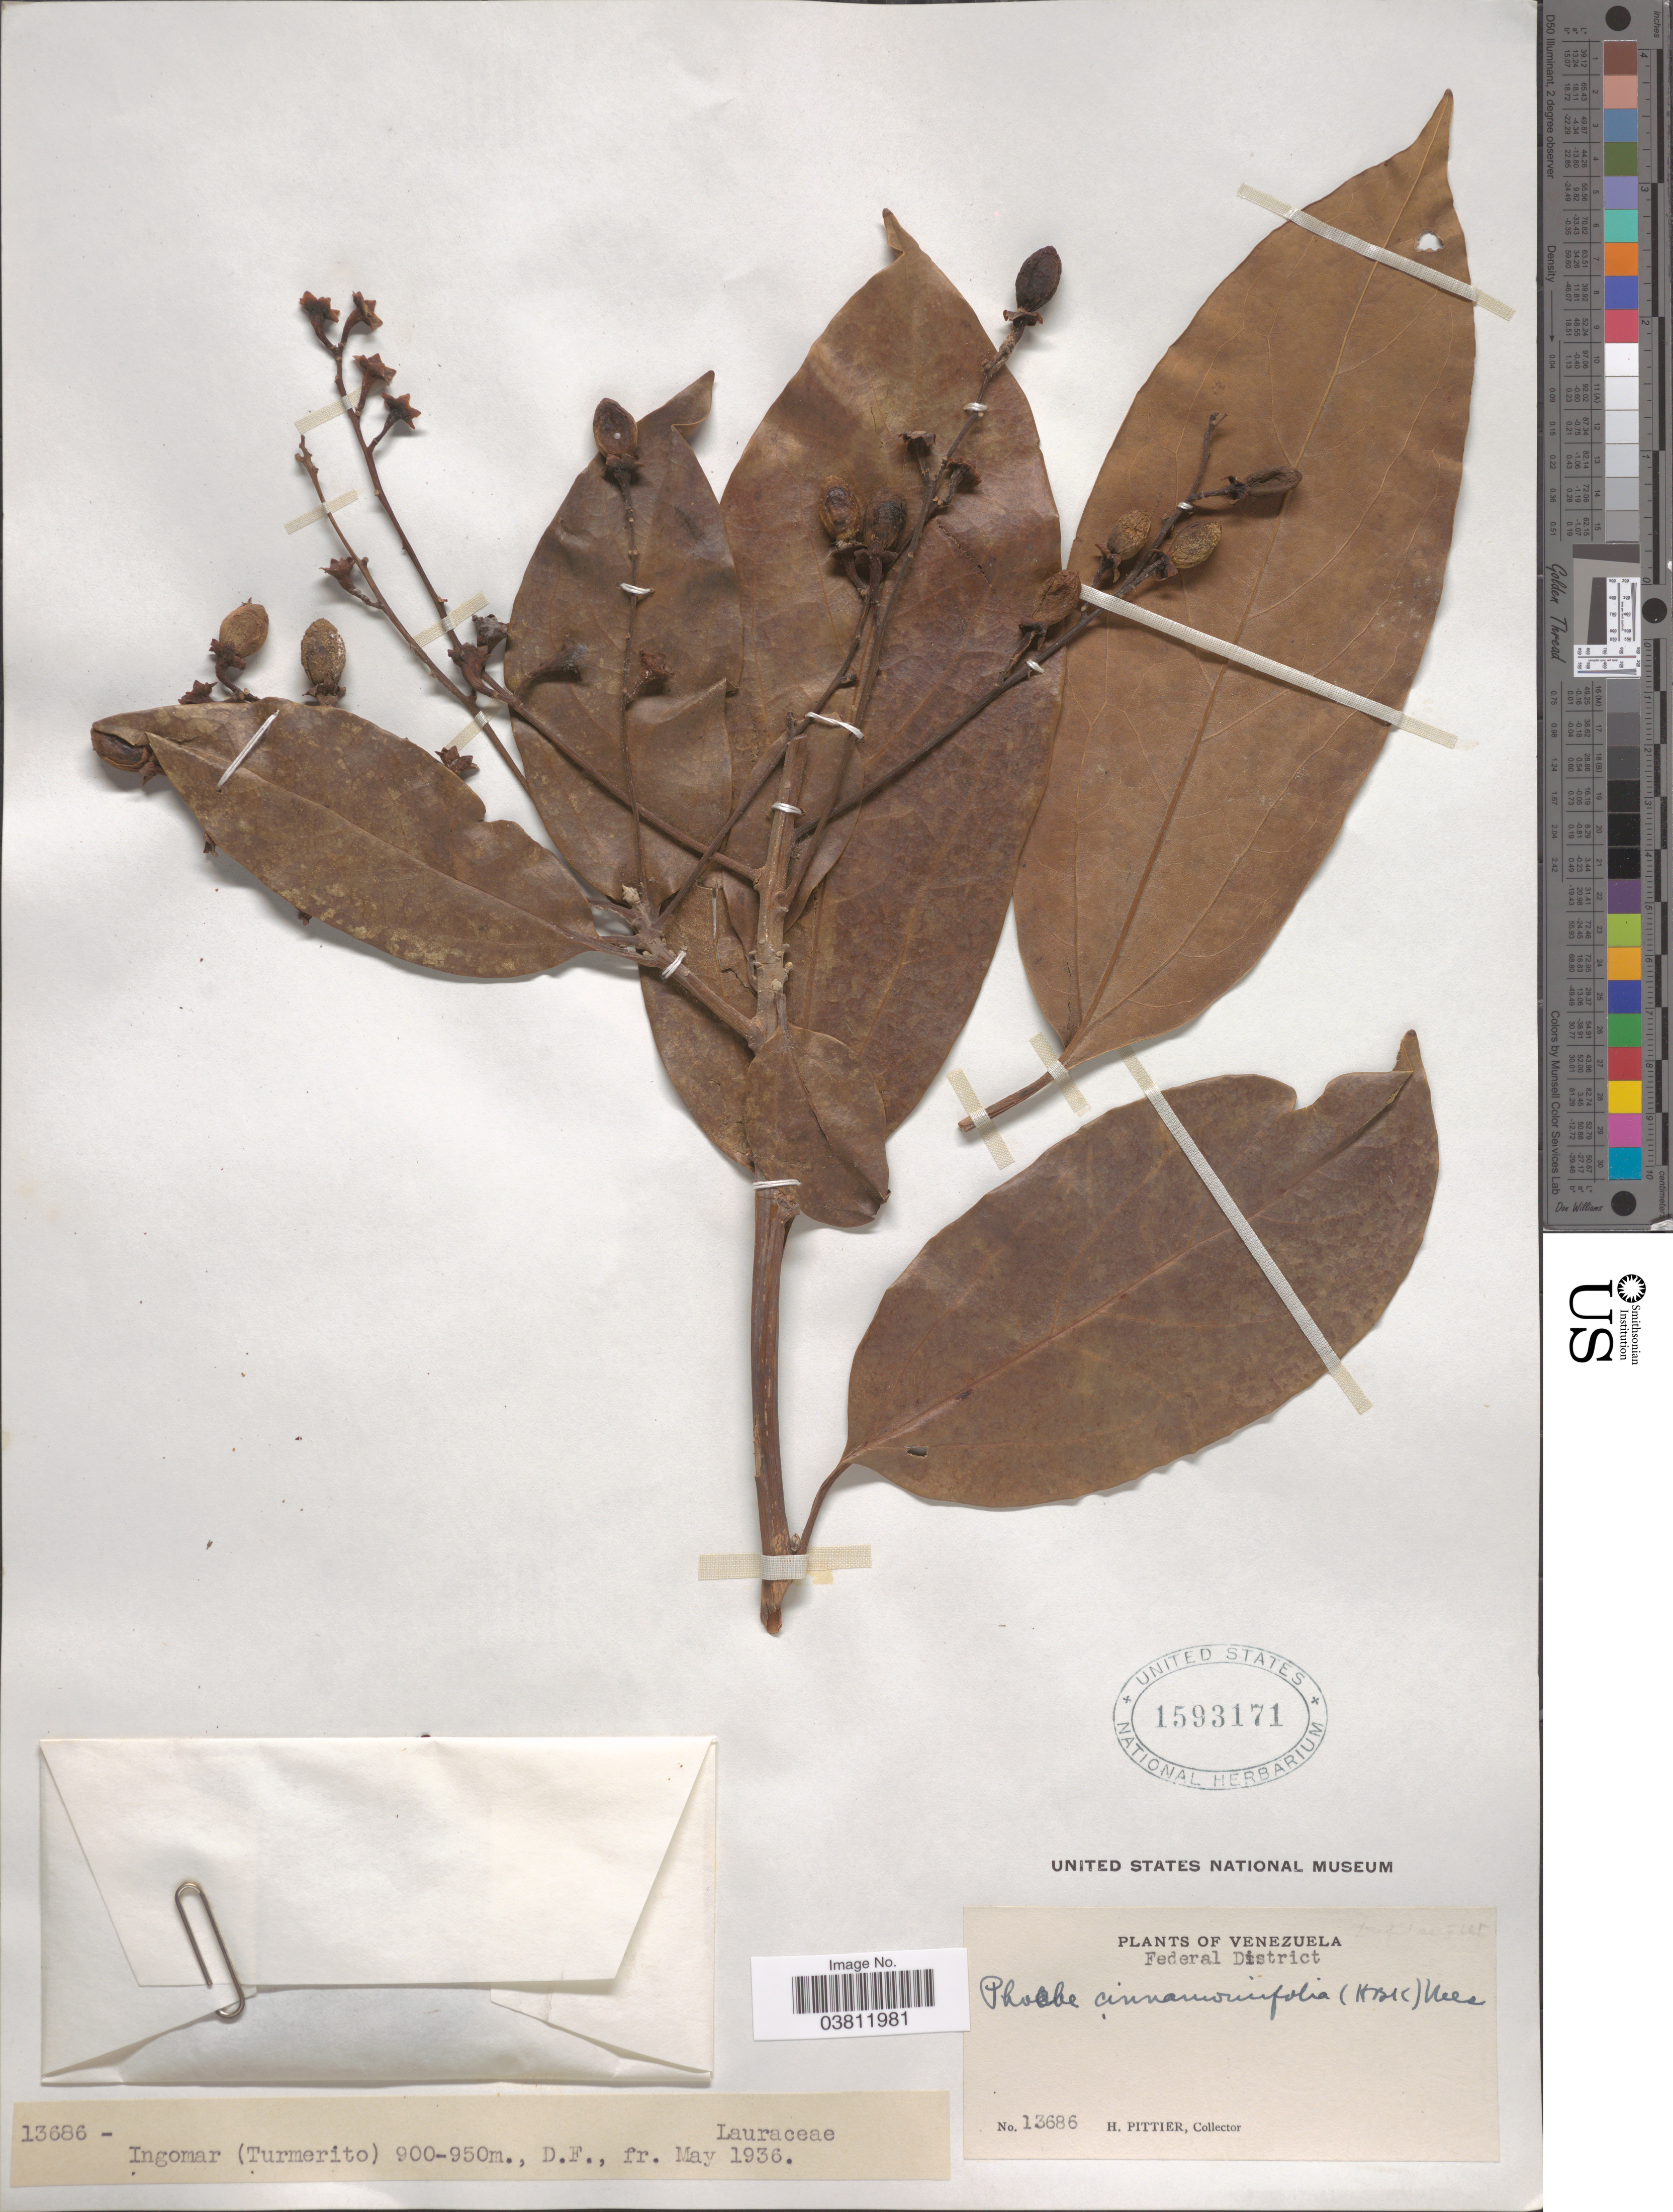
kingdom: Plantae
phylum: Tracheophyta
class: Magnoliopsida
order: Laurales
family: Lauraceae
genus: Phoebe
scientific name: Phoebe cinnamomifolia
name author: (Kunth) Nees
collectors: H. F. Pittier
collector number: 13686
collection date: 1936-05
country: Venezuela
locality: Federal District. Ingomar (Turmerito) D. F.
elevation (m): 900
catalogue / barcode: US 1593171